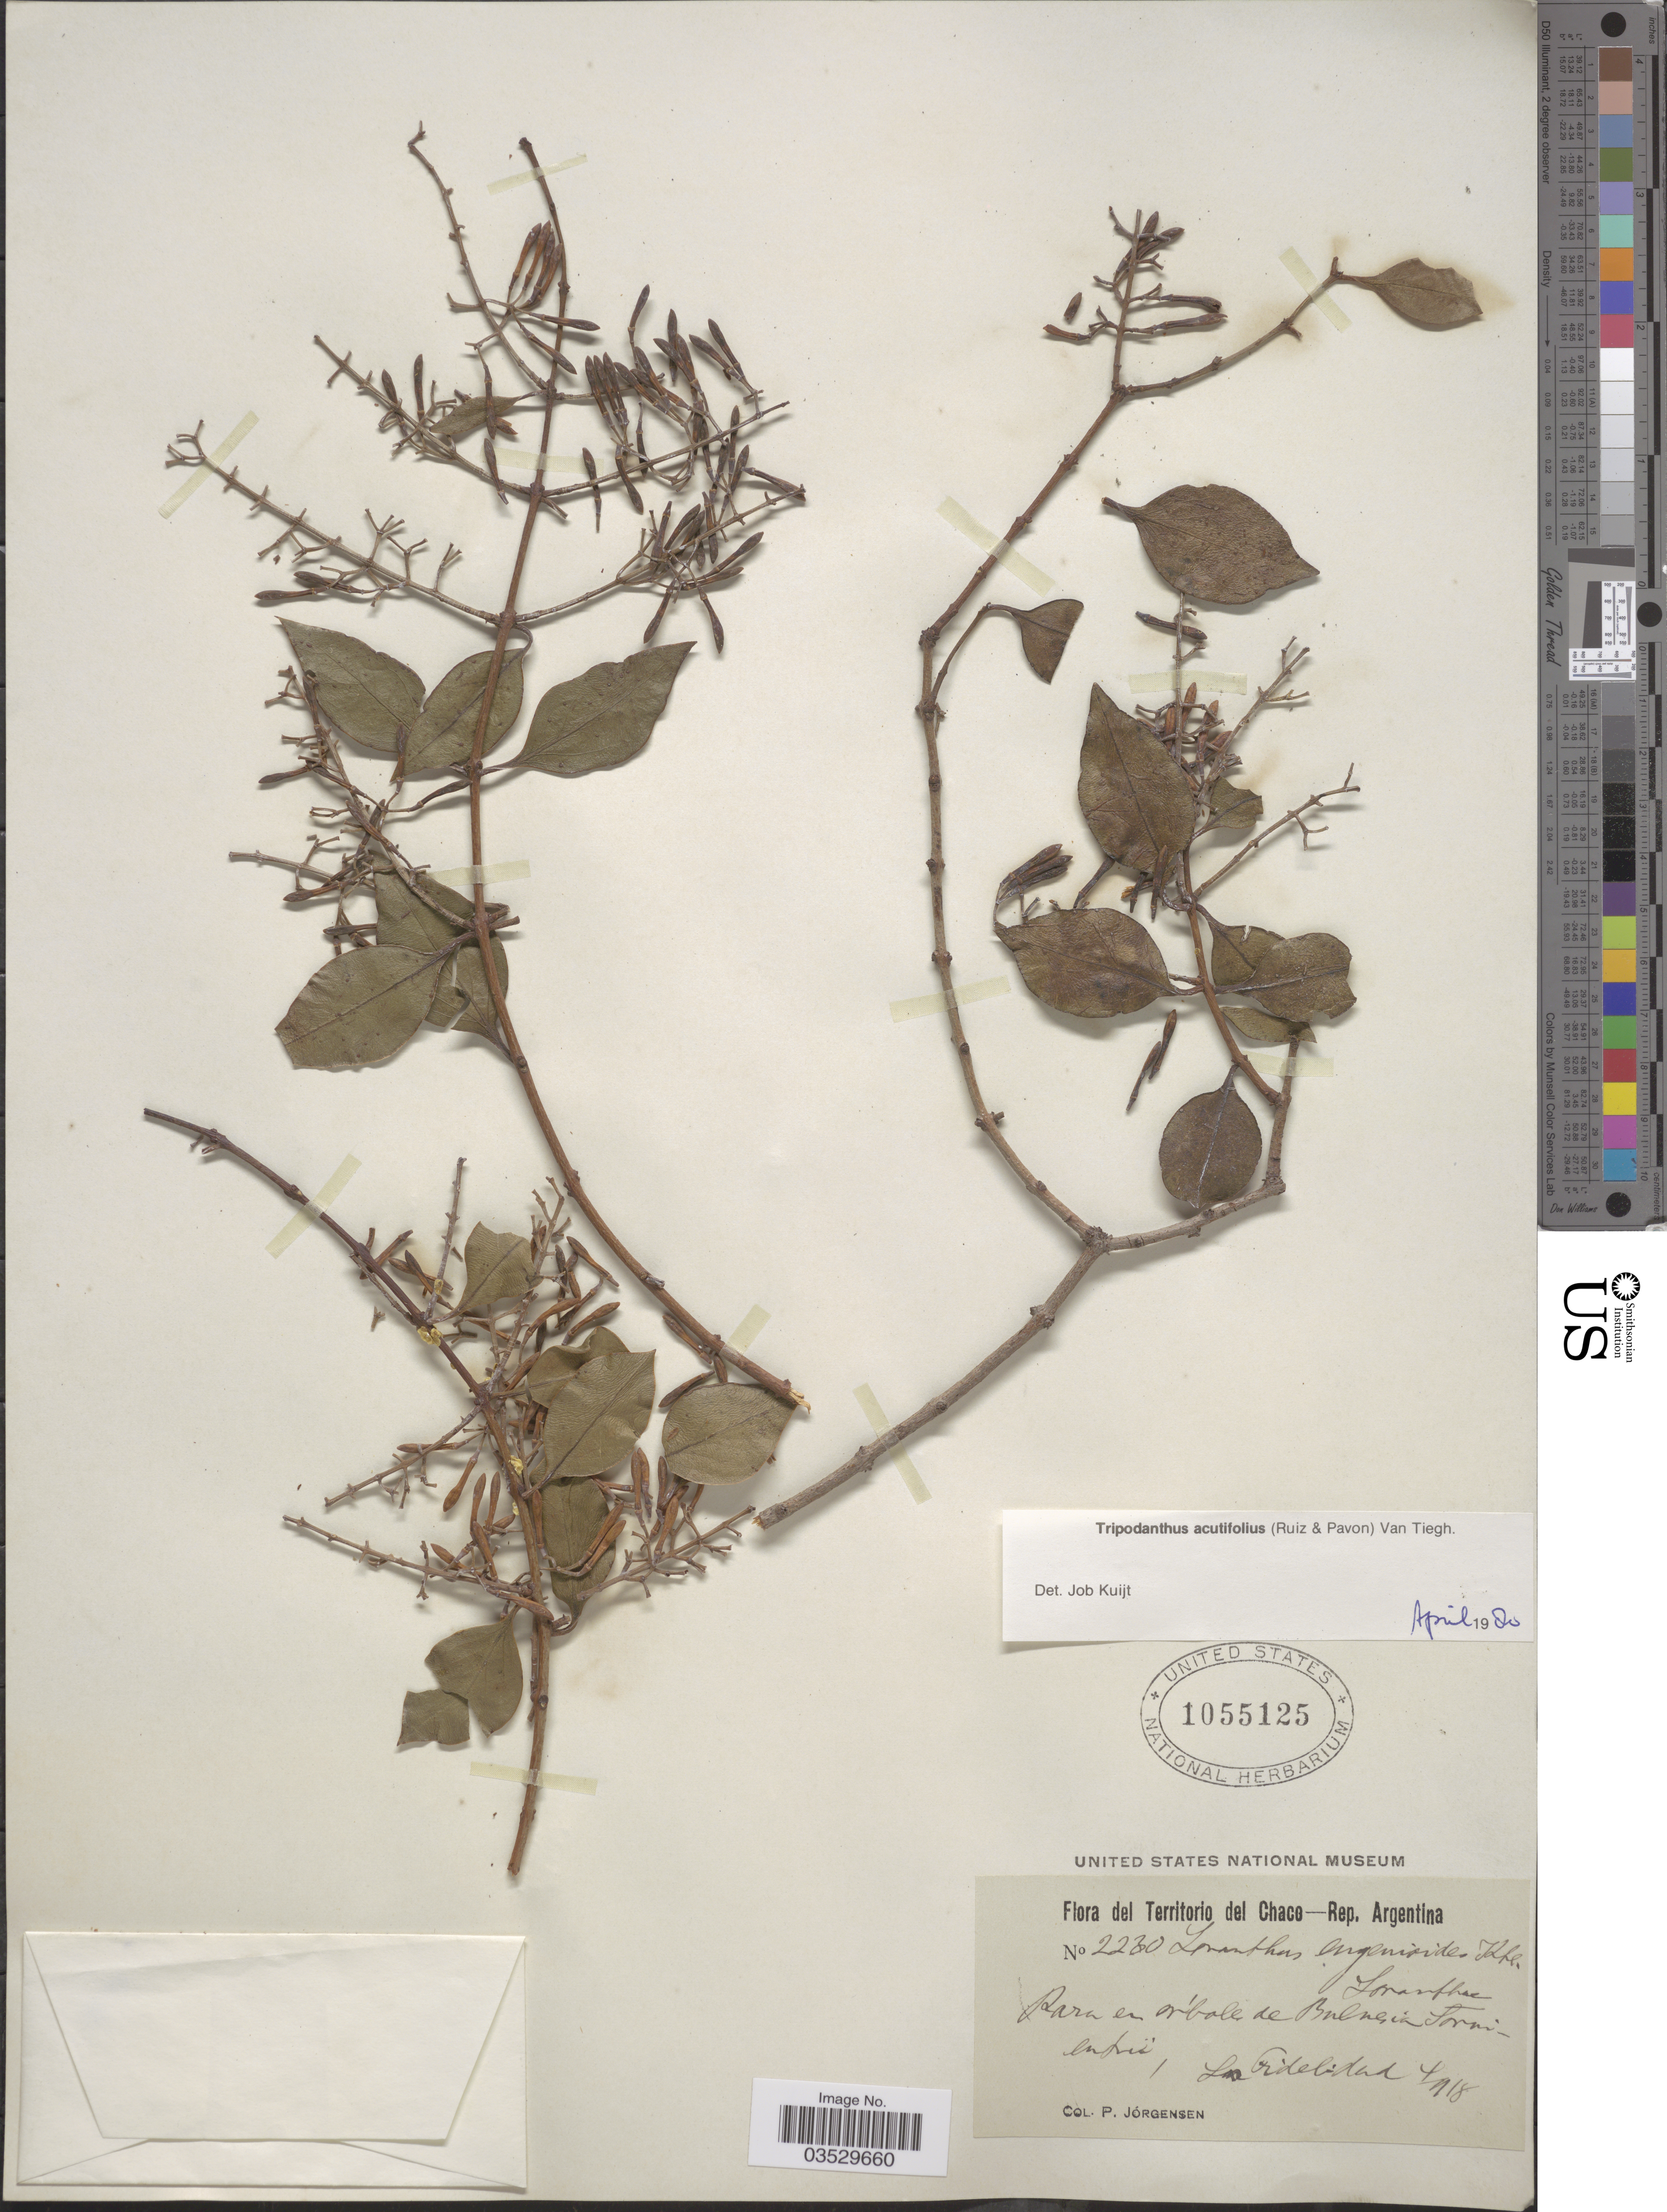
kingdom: Plantae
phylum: Tracheophyta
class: Magnoliopsida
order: Santalales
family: Loranthaceae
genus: Tripodanthus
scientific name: Tripodanthus acutifolius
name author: Tiegh.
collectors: P. Jörgensen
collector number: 2230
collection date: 1918-04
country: Argentina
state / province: Chaco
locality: La Fidelidad.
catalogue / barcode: US 1055125